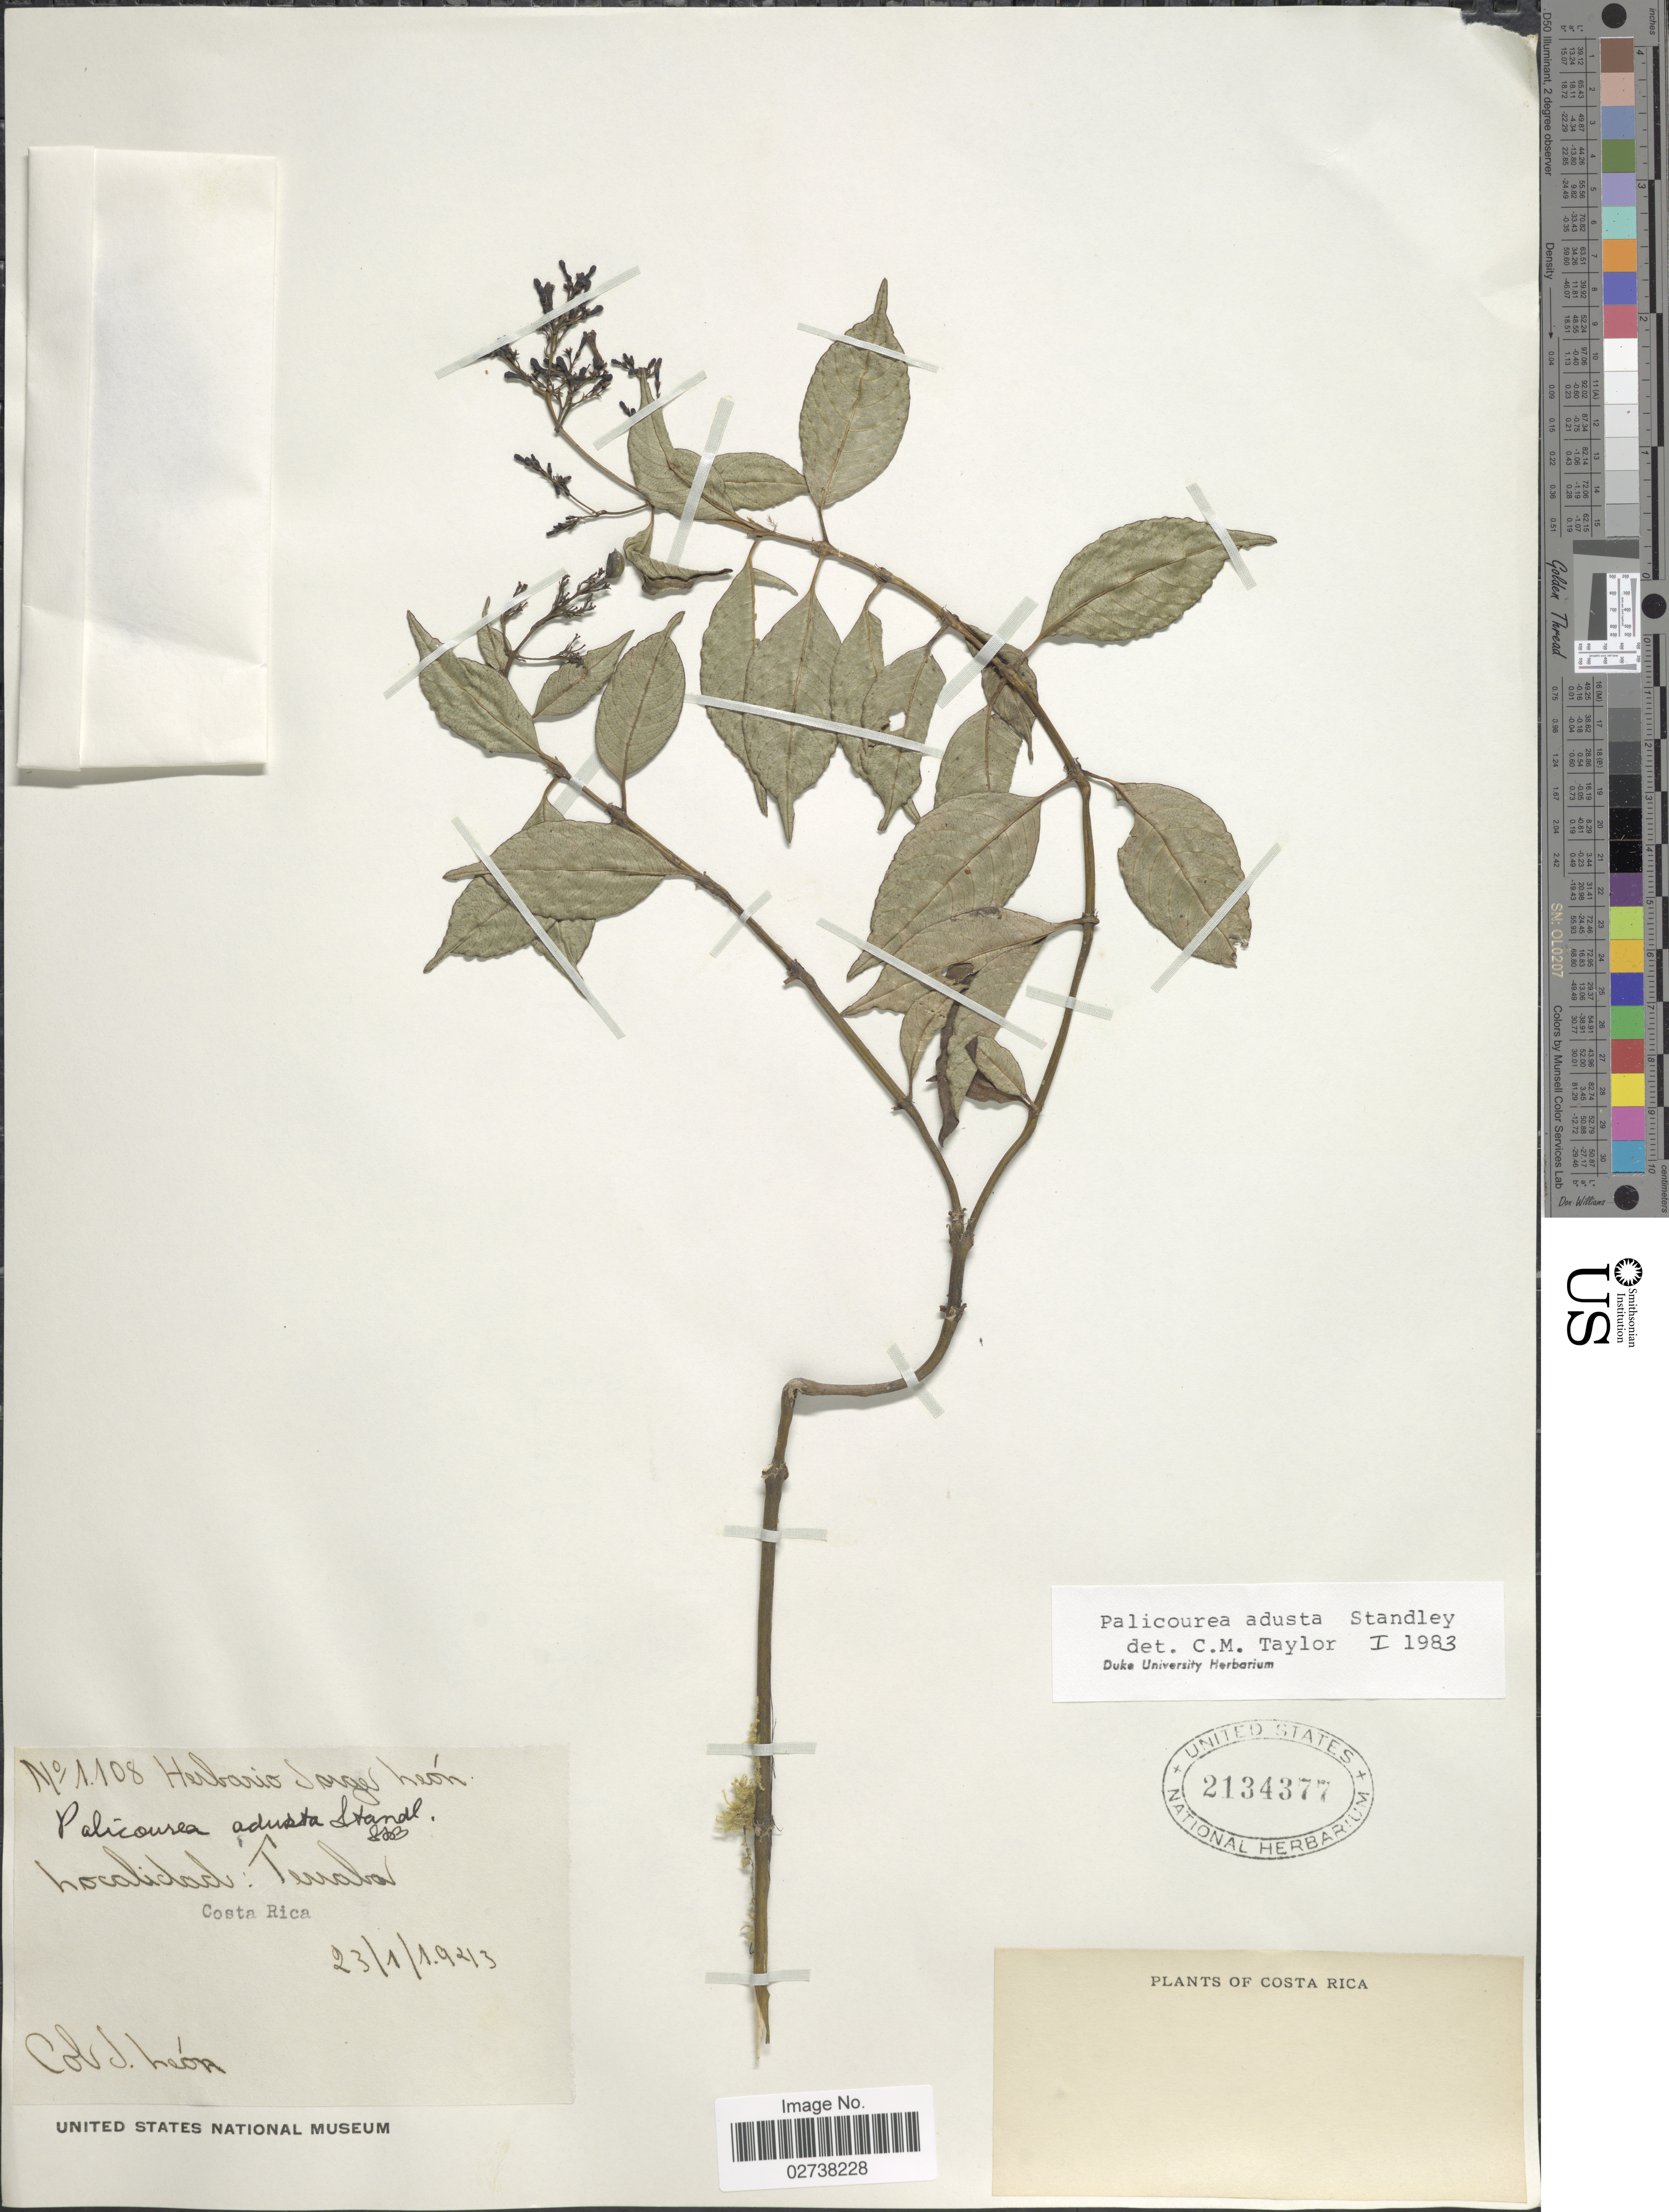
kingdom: Plantae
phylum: Tracheophyta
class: Magnoliopsida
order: Gentianales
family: Rubiaceae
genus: Palicourea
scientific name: Palicourea adusta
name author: Standl.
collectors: S. León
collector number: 1108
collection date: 1943-01-23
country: Costa Rica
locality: Tenala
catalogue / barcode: US 2134377